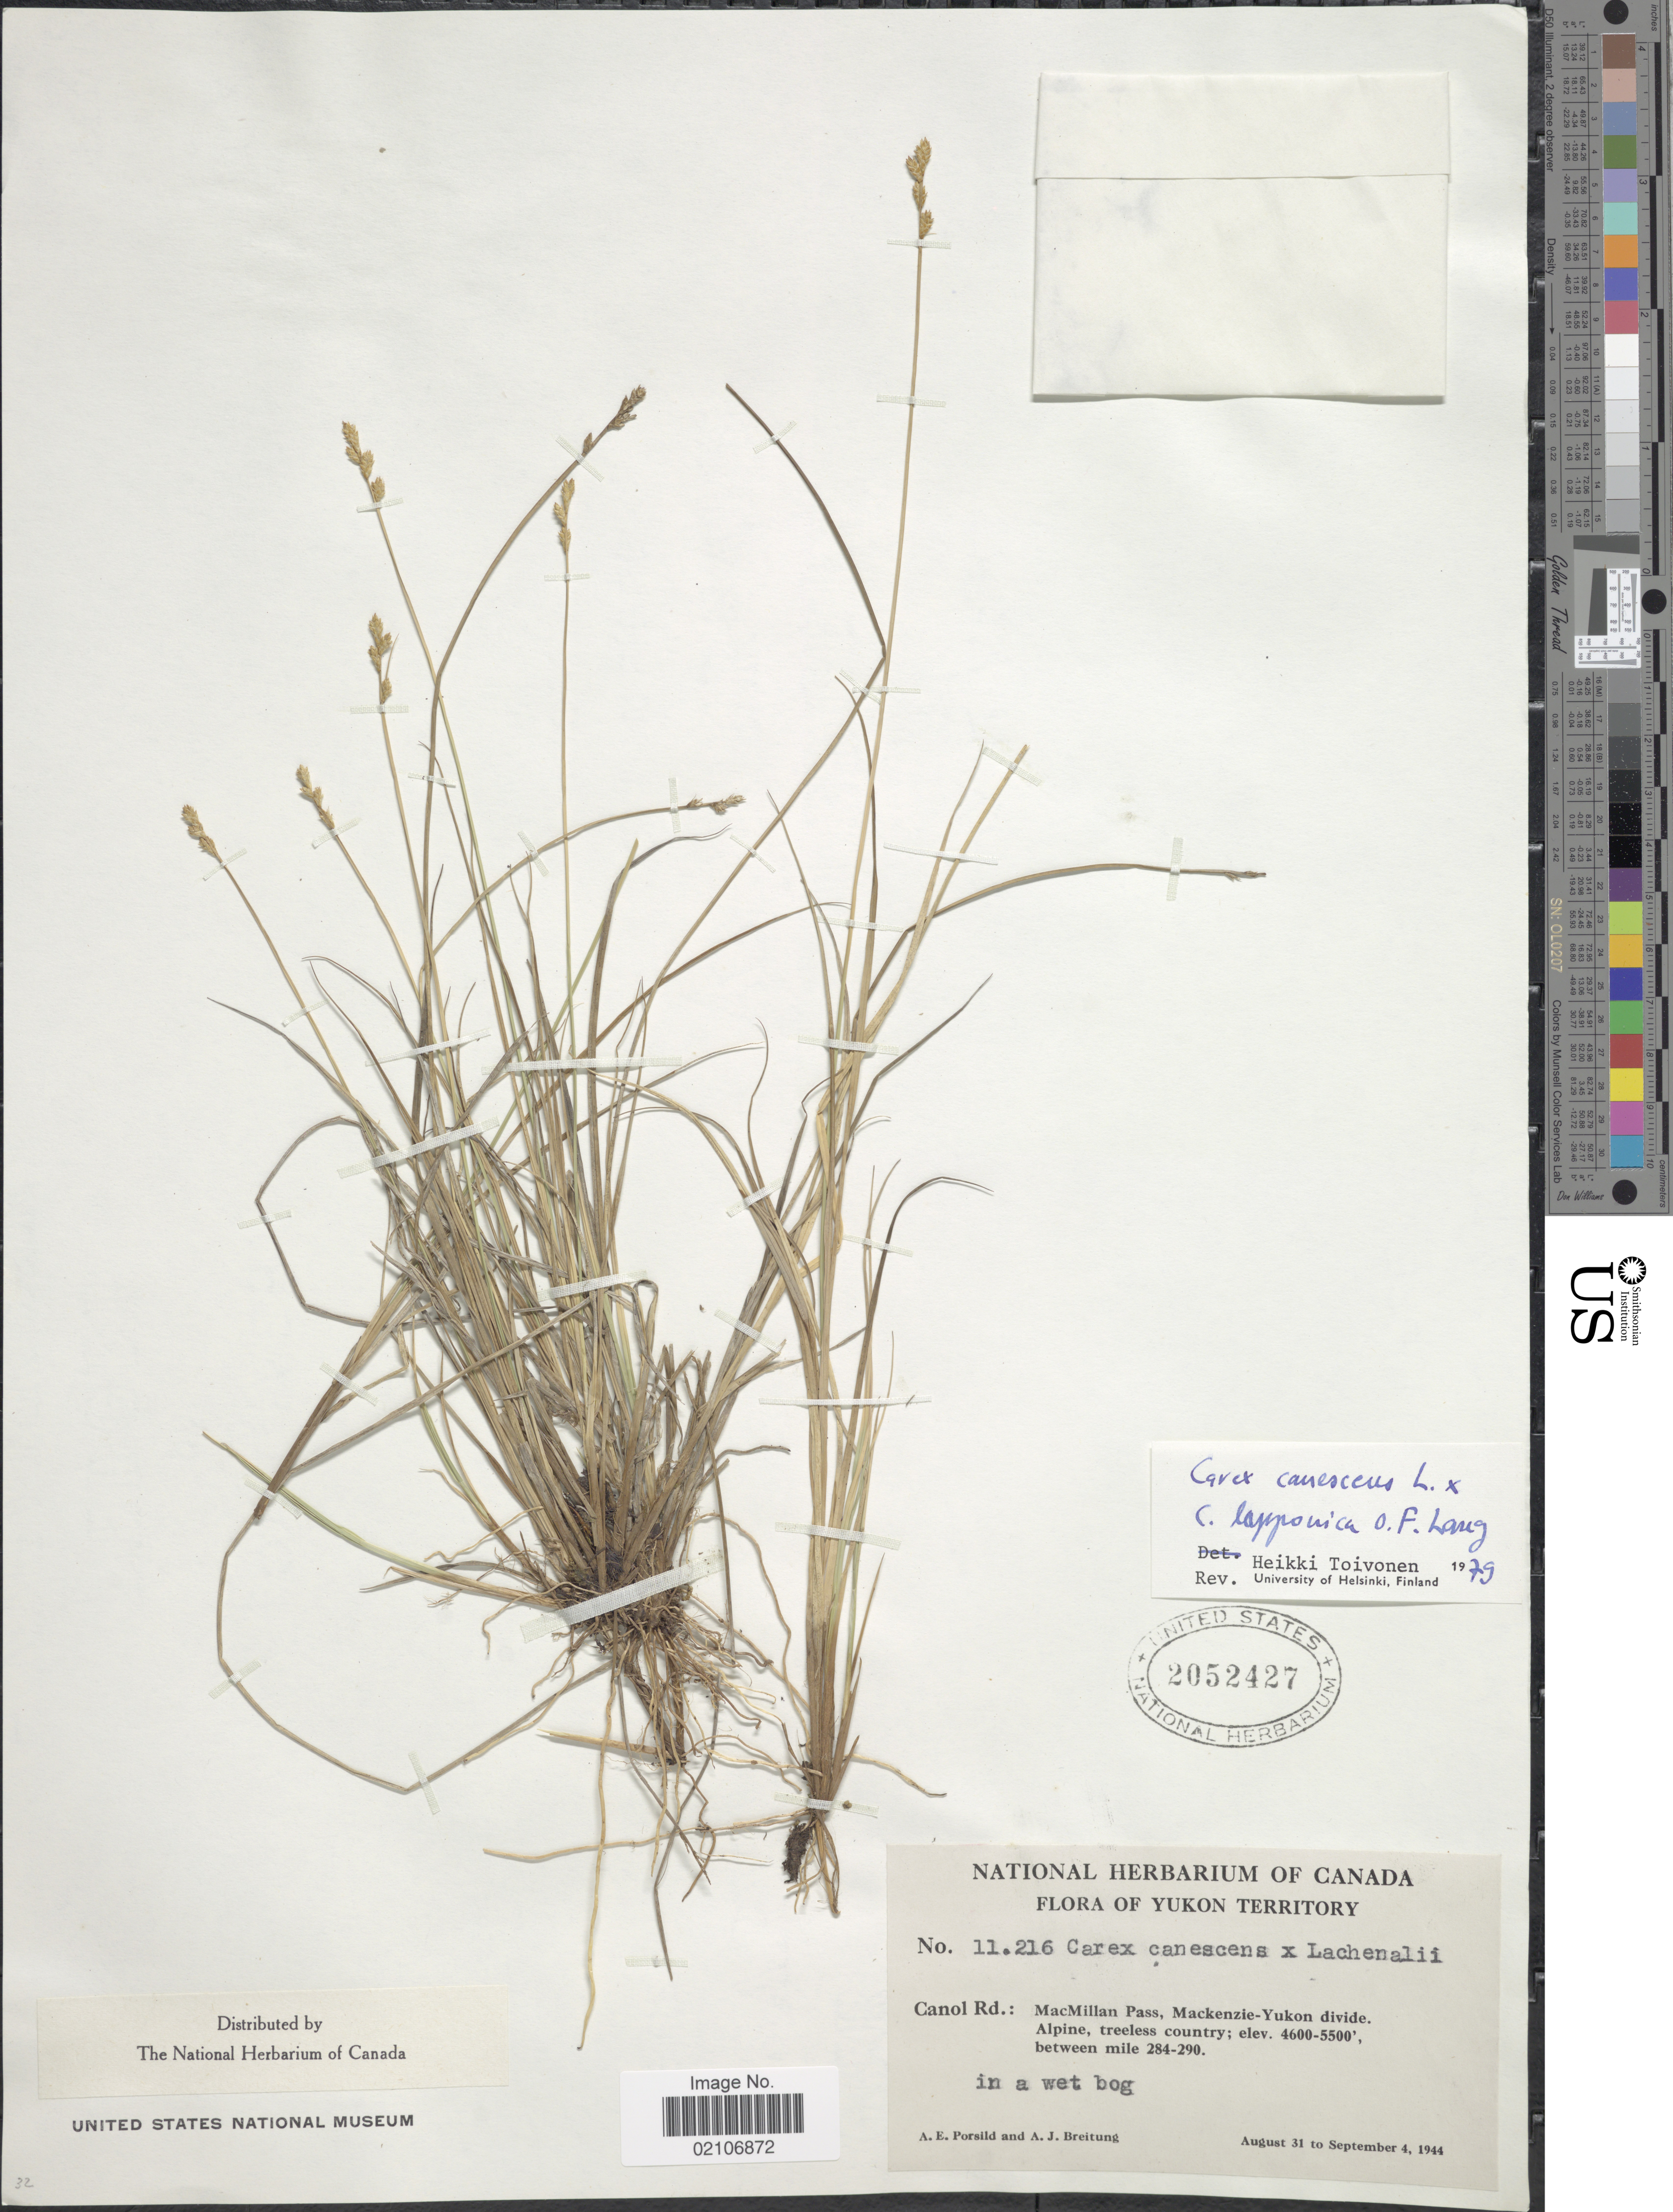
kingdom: Plantae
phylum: Tracheophyta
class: Liliopsida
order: Poales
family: Cyperaceae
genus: Carex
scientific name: Carex canescens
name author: L.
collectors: A. E. Porsild & A. Breitung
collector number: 11216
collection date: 1944-08-31/1944-09-04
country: Canada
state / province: Yukon Territory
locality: Yukon Territory, Canol Rd.: MacMillan Pass, Mackenzie -Yukon divide. Alpine, treeless country, between mile 284-290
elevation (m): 1402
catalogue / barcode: US 2052427